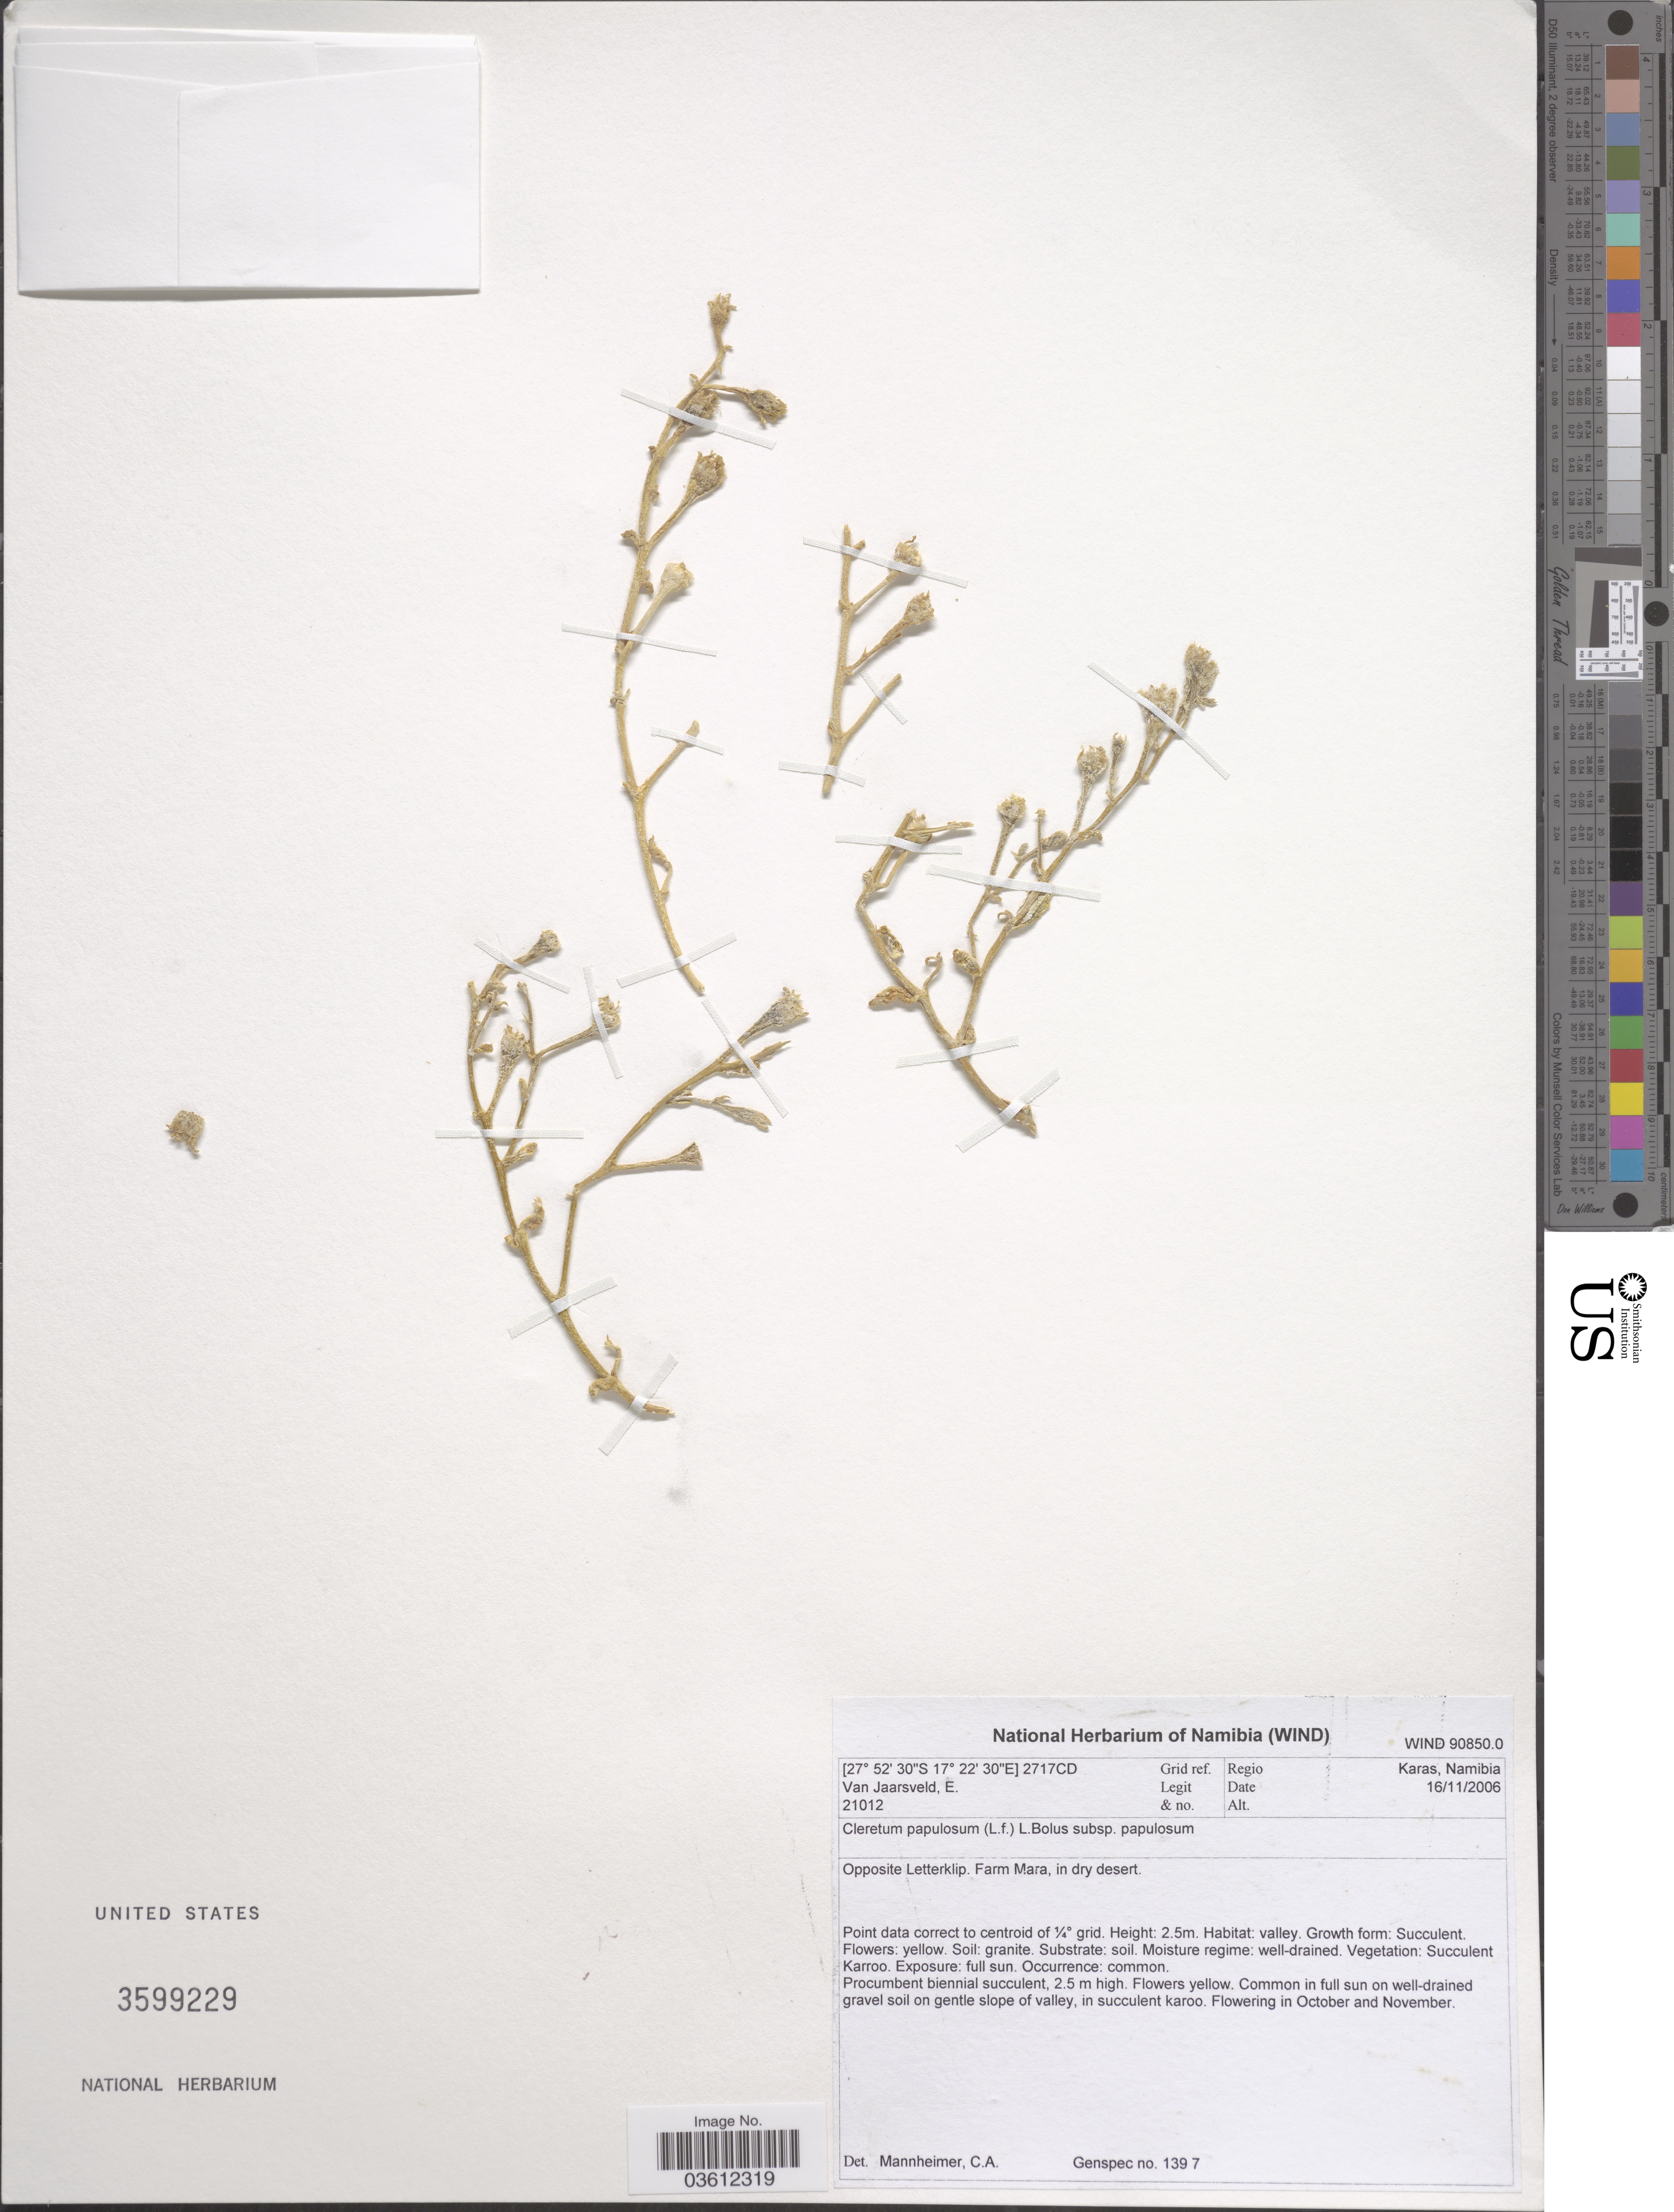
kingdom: Plantae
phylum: Tracheophyta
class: Magnoliopsida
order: Caryophyllales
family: Aizoaceae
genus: Cleretum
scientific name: Cleretum papulosum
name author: N.E. Br.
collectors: E. van Jaarsveld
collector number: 21012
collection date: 2006-11-16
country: Namibia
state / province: Karas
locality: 2717CD Grid ref. Opposite Letterklip. Farm Mara.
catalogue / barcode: US 3599229